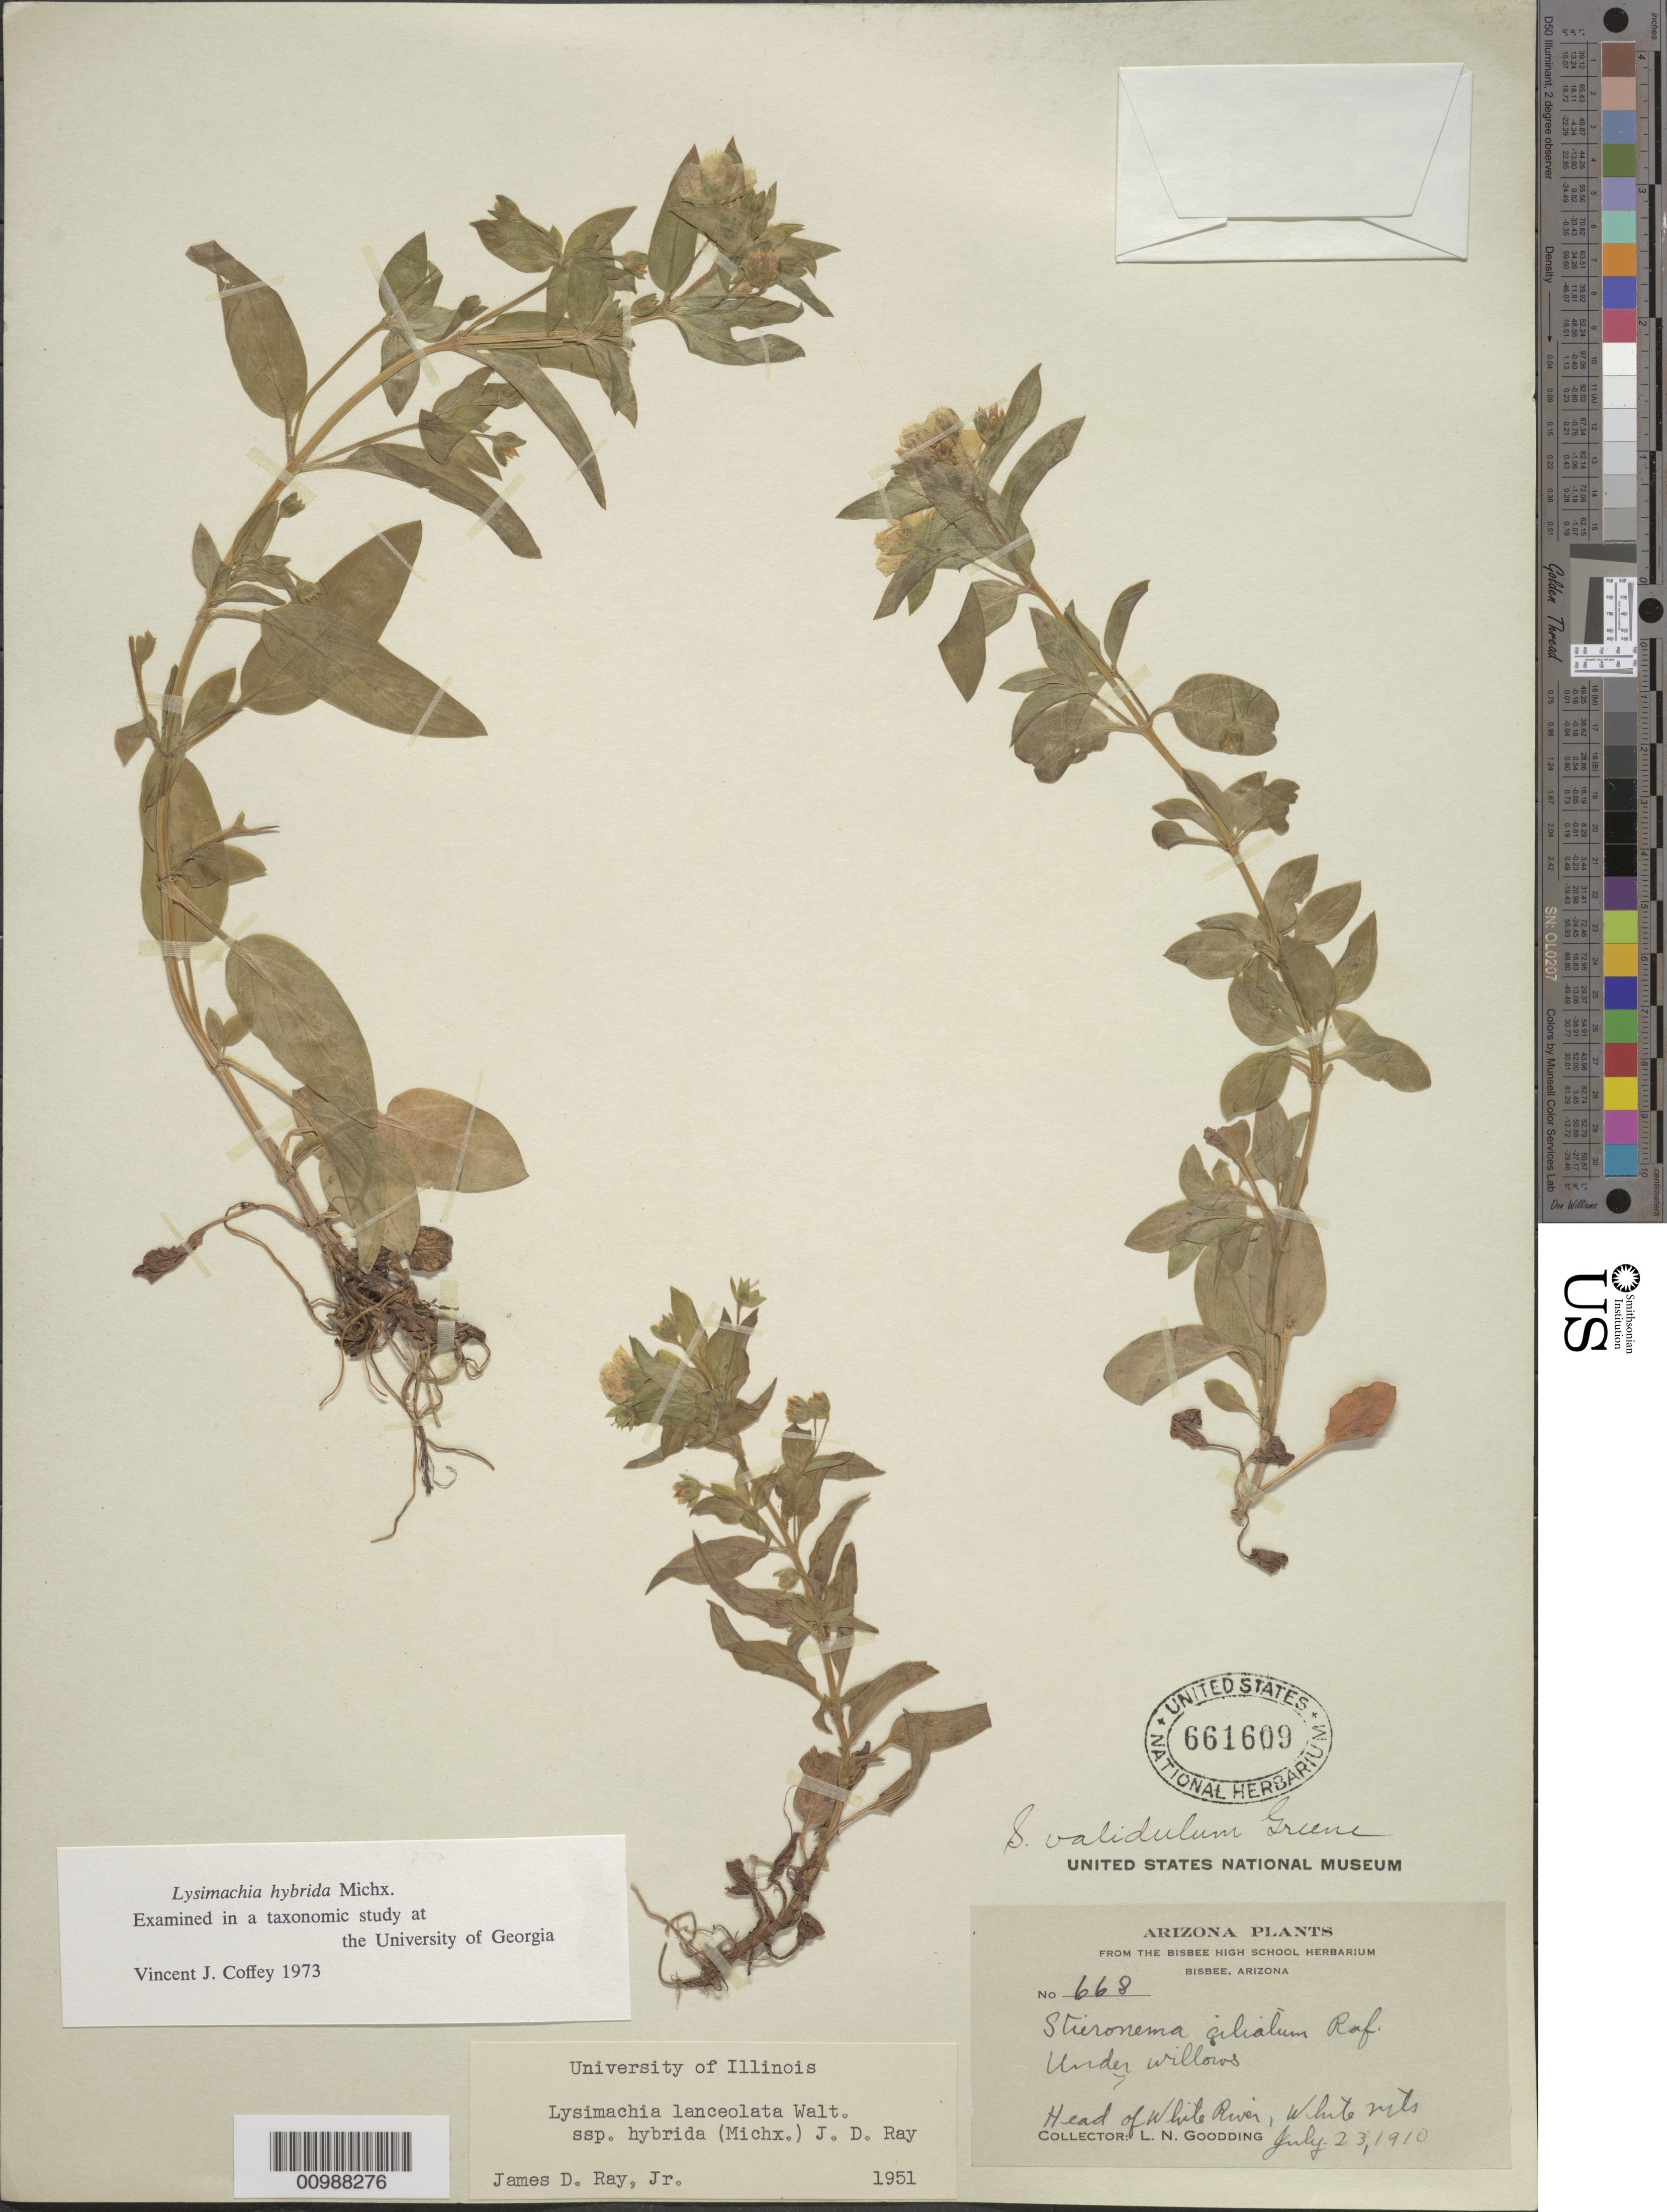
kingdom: Plantae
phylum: Tracheophyta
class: Magnoliopsida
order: Ericales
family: Primulaceae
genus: Lysimachia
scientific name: Lysimachia hybrida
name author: Michx.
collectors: L. N. Goodding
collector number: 668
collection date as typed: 23 Jul 1910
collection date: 1910-07-23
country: United States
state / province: Arizona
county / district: Navajo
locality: Head of the White River, White Mountains. Under willows.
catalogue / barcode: US 661609